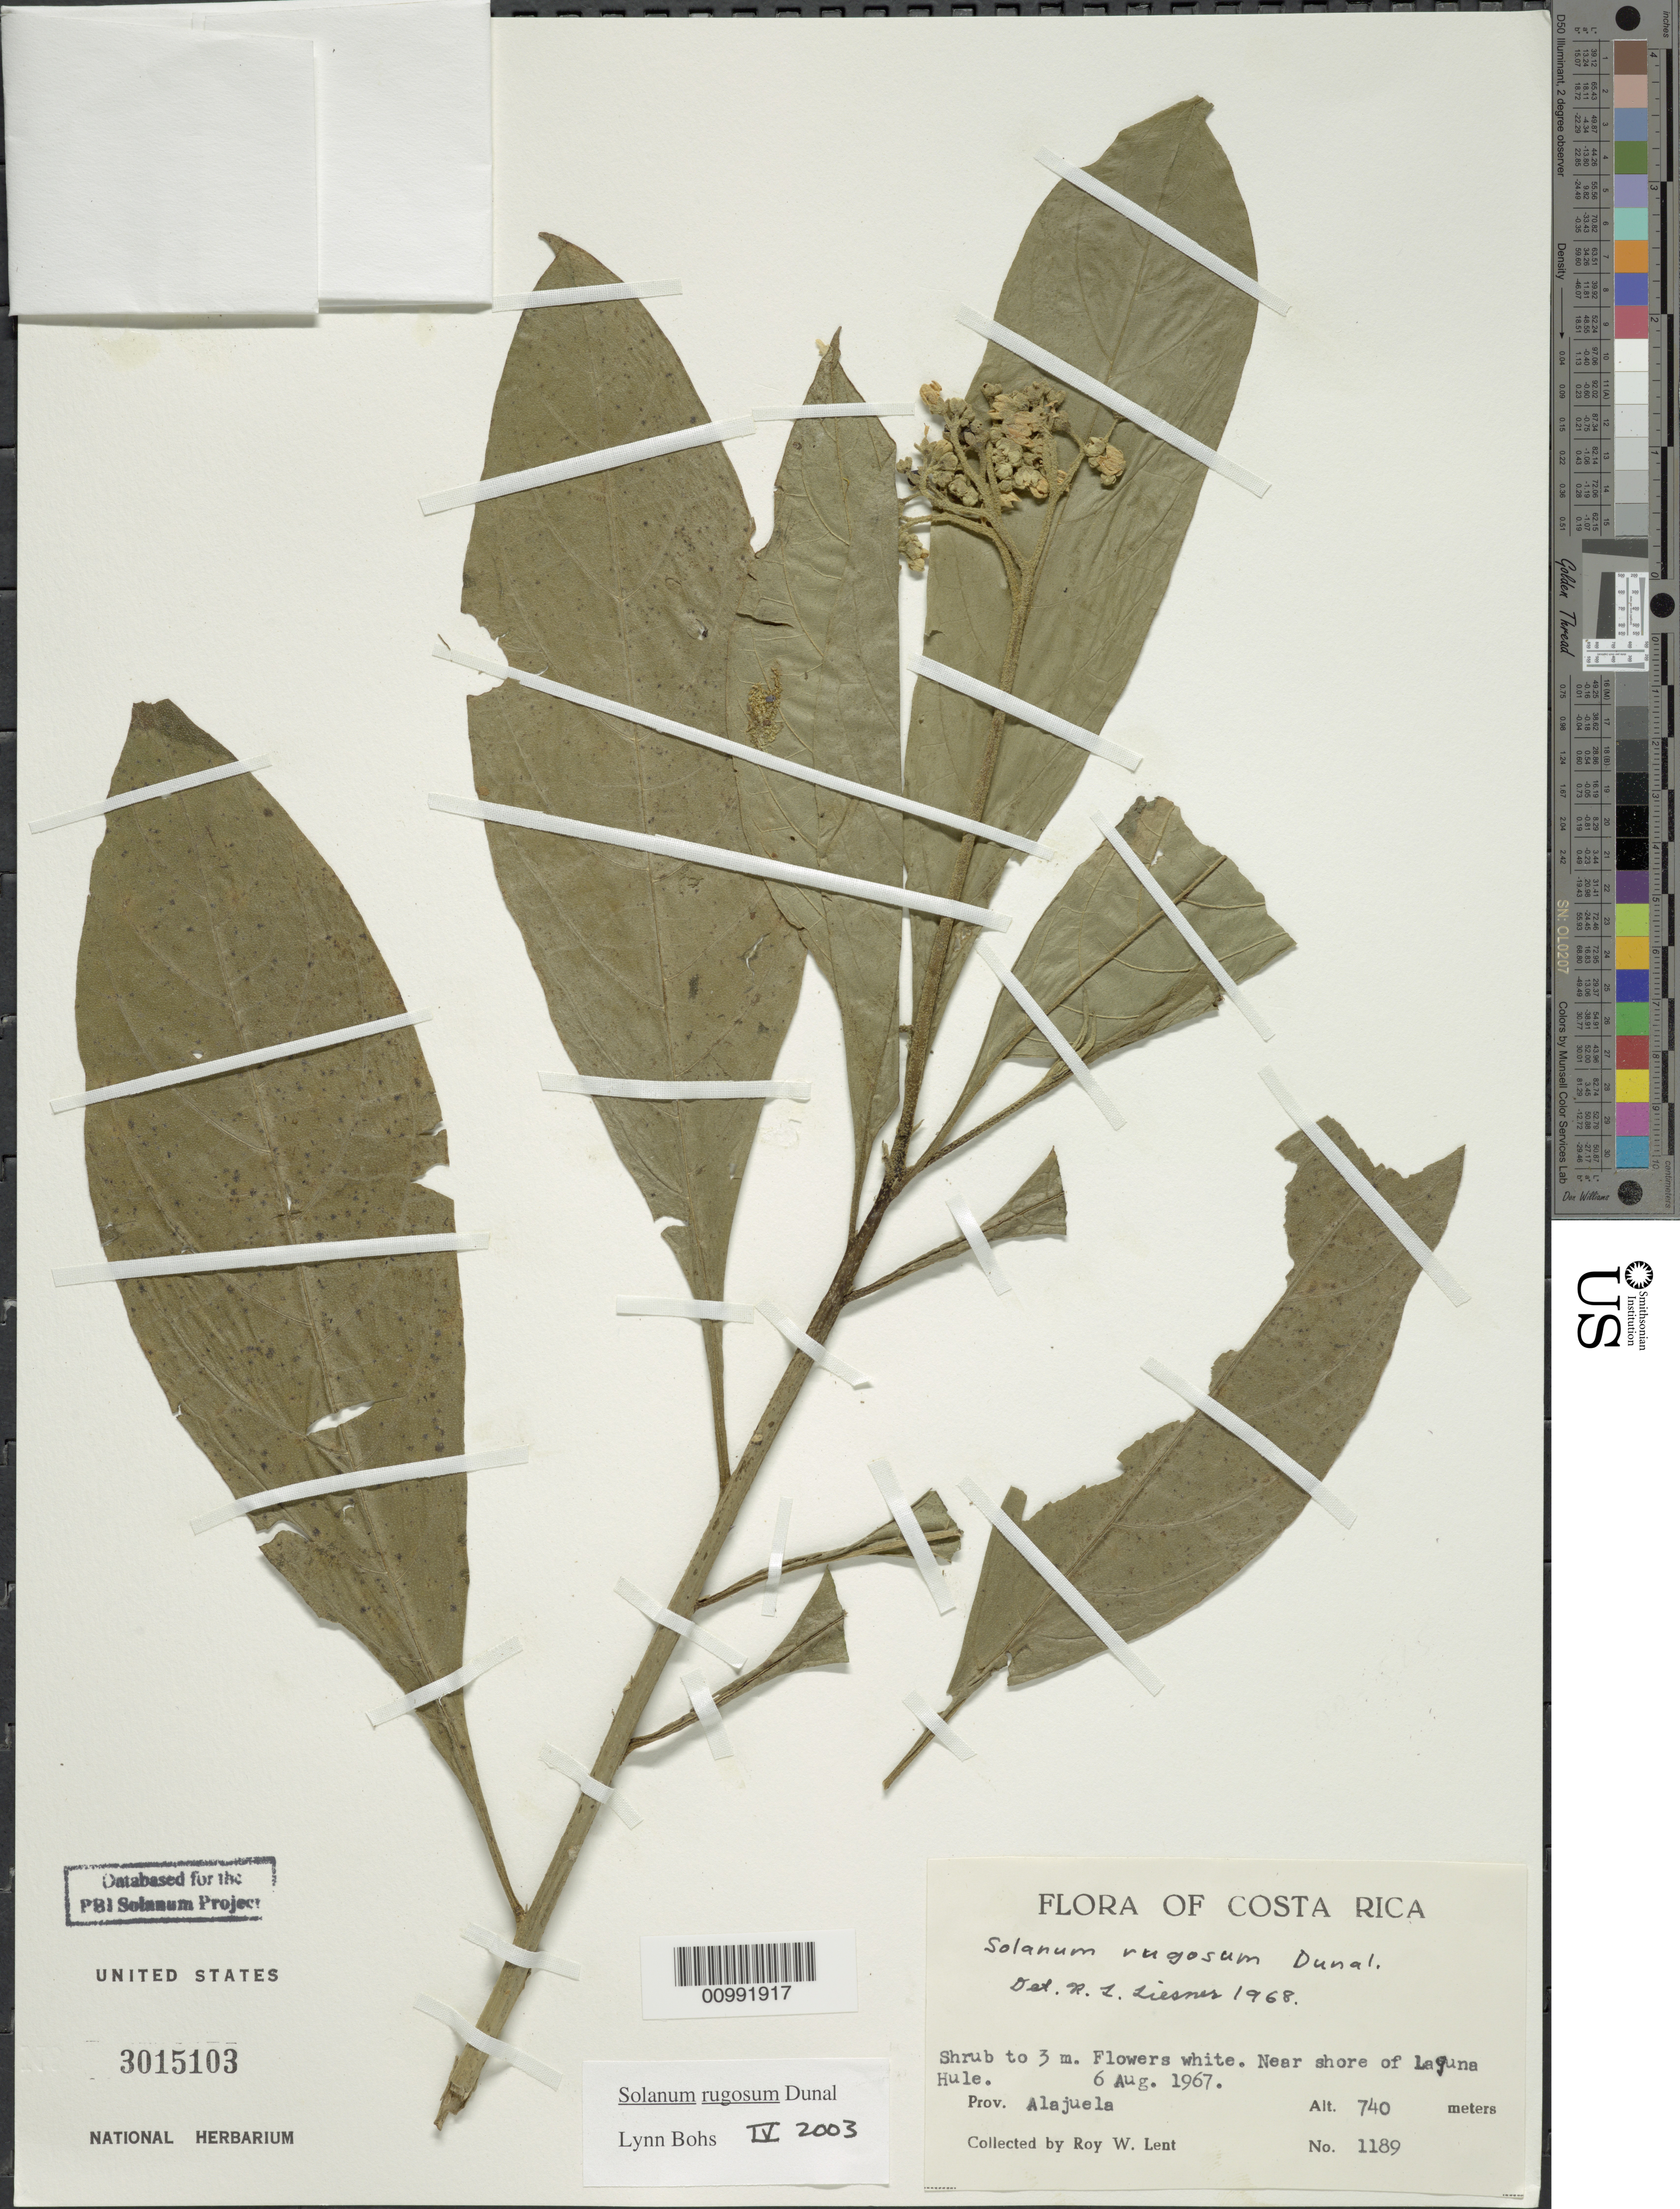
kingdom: Plantae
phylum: Tracheophyta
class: Magnoliopsida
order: Solanales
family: Solanaceae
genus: Solanum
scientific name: Solanum rugosum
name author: Dunal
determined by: Bohs, L. A.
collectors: R. W. Lent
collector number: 1189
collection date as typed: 6 Aug 1967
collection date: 1967-08-06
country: Costa Rica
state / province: Alajuela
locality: Near shore of Laguna Hule.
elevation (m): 740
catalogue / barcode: US 3015103